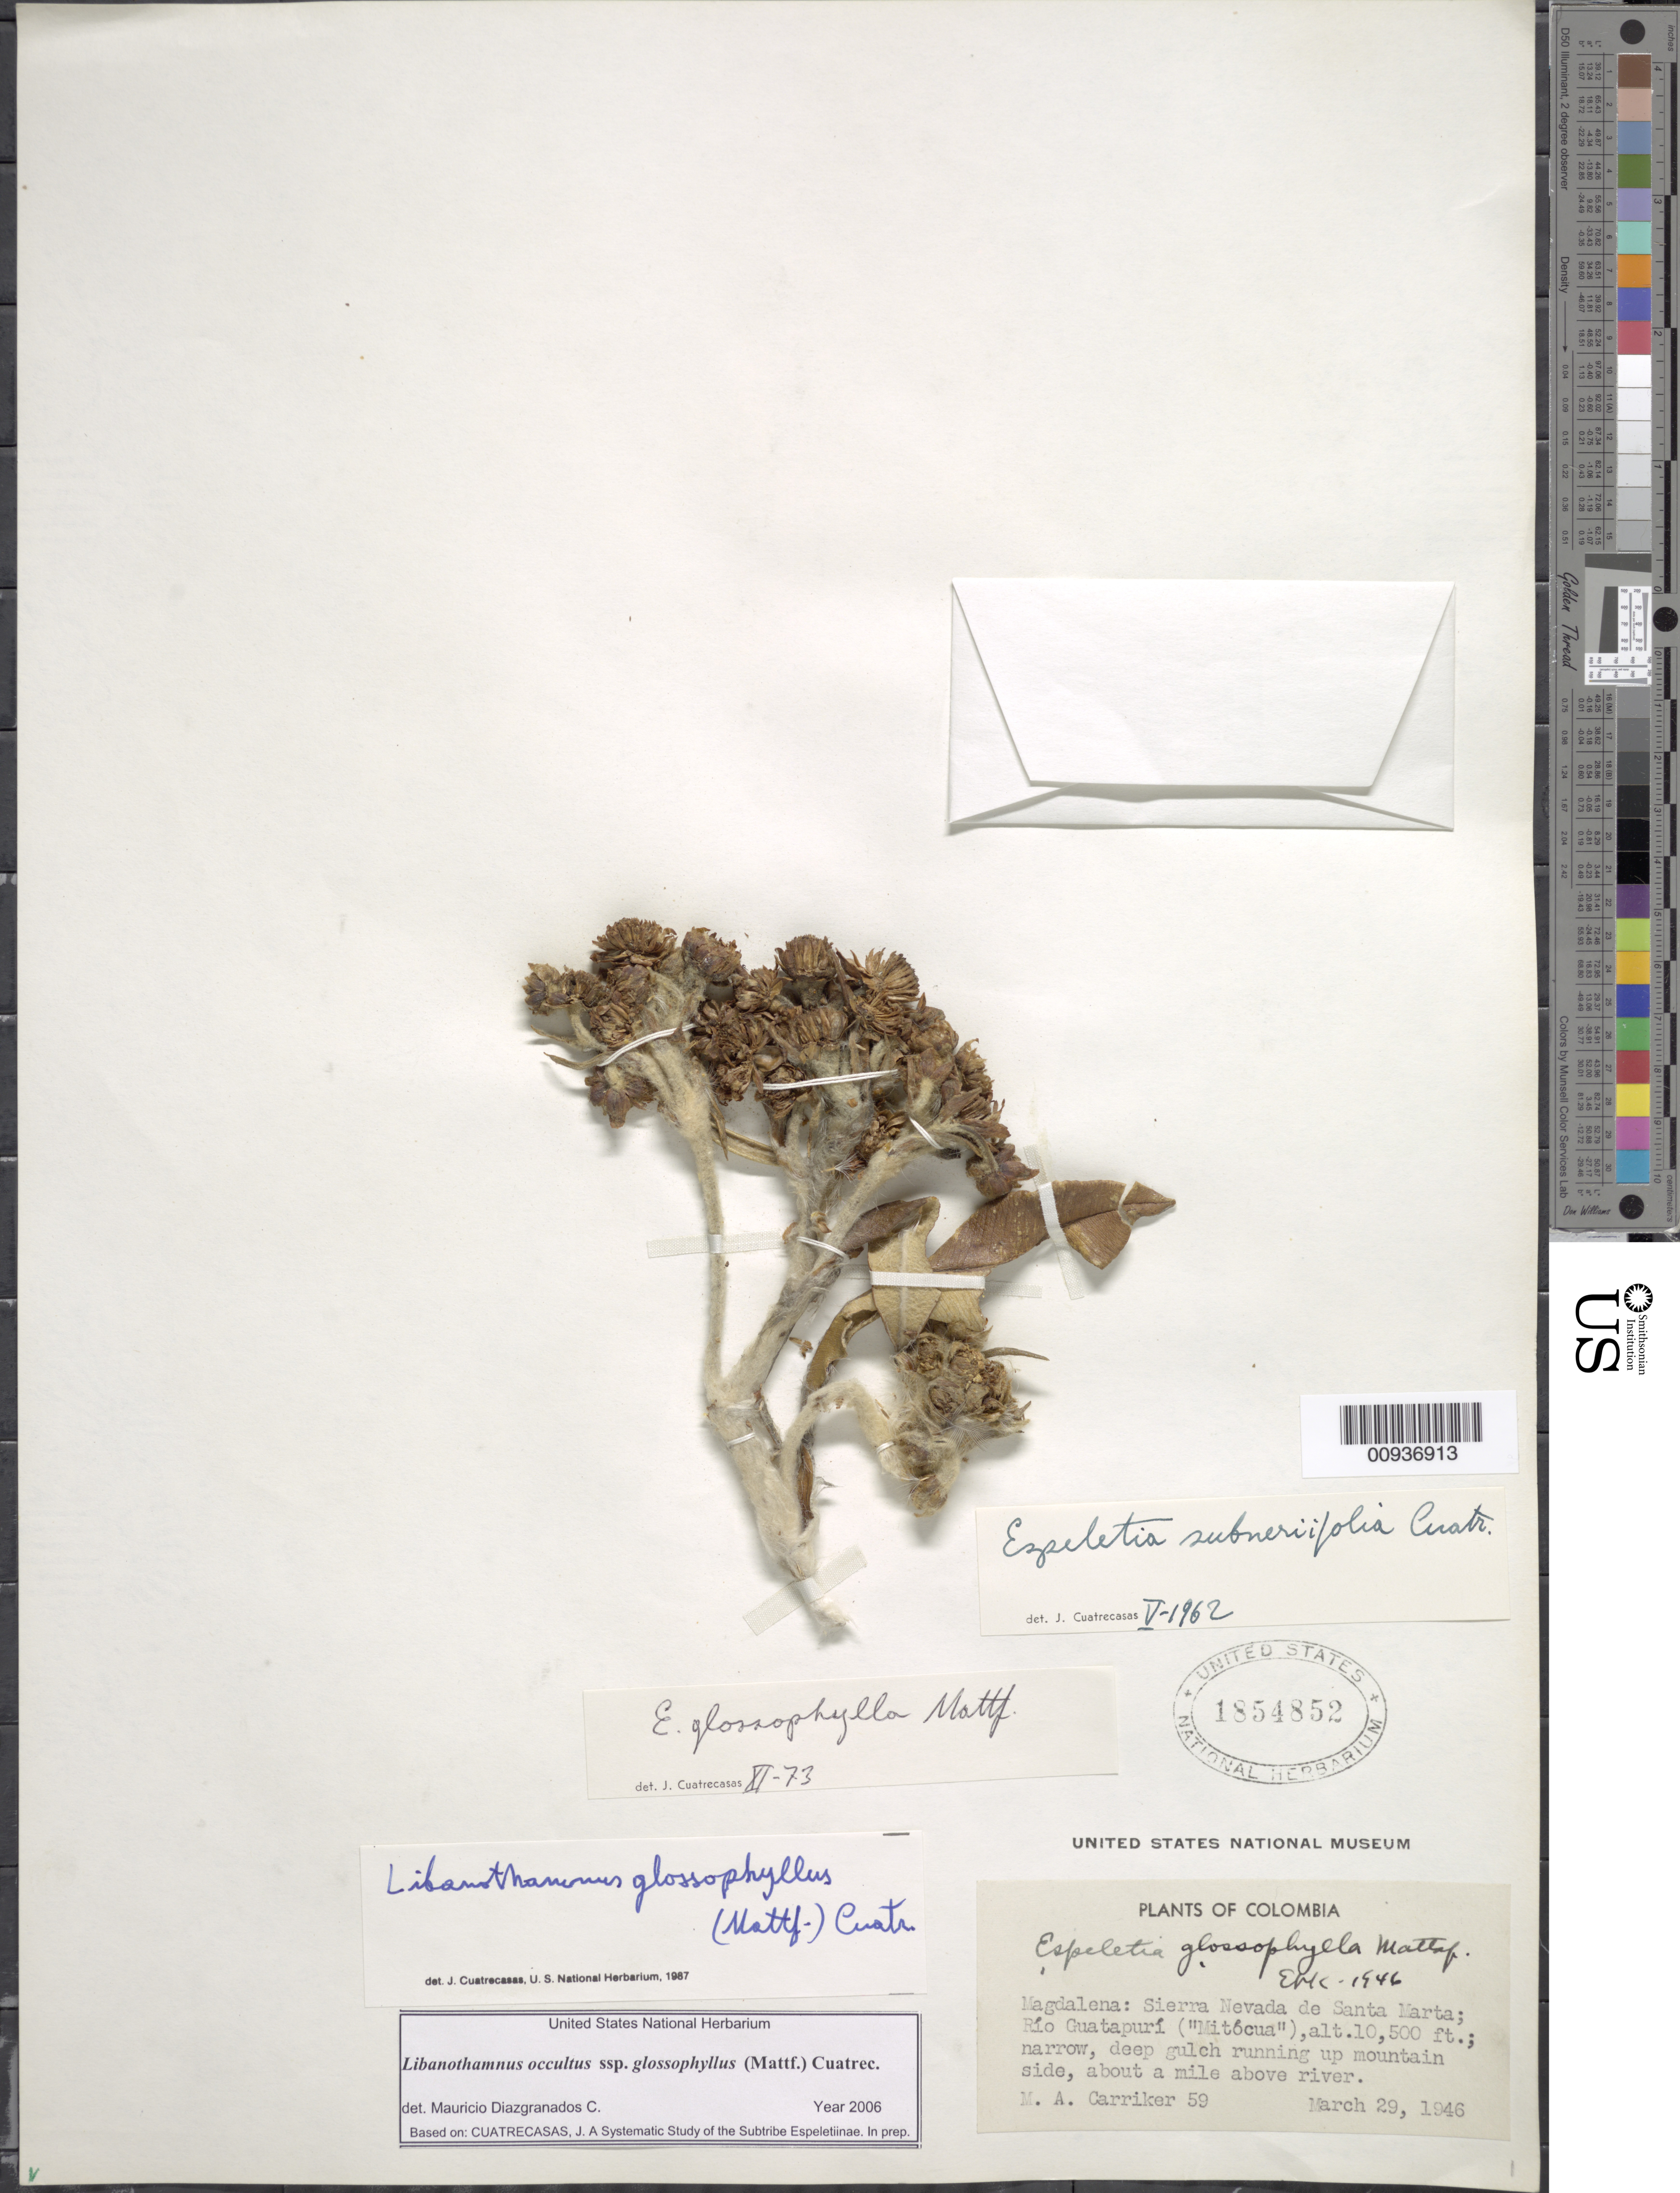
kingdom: Plantae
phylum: Tracheophyta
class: Magnoliopsida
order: Asterales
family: Asteraceae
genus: Libanothamnus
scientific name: Libanothamnus occultus subsp. glossophyllus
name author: (Mattf.) Cuatrec.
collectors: M. A. Carriker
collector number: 59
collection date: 1946-03-29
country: Colombia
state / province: Magdalena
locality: Sierra Nevada de Santa Marta, Río Guatapurí ("Mitócua"), narrow, deep gulch running up mountain side, about a mile above river.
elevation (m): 3350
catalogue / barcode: US 1854852